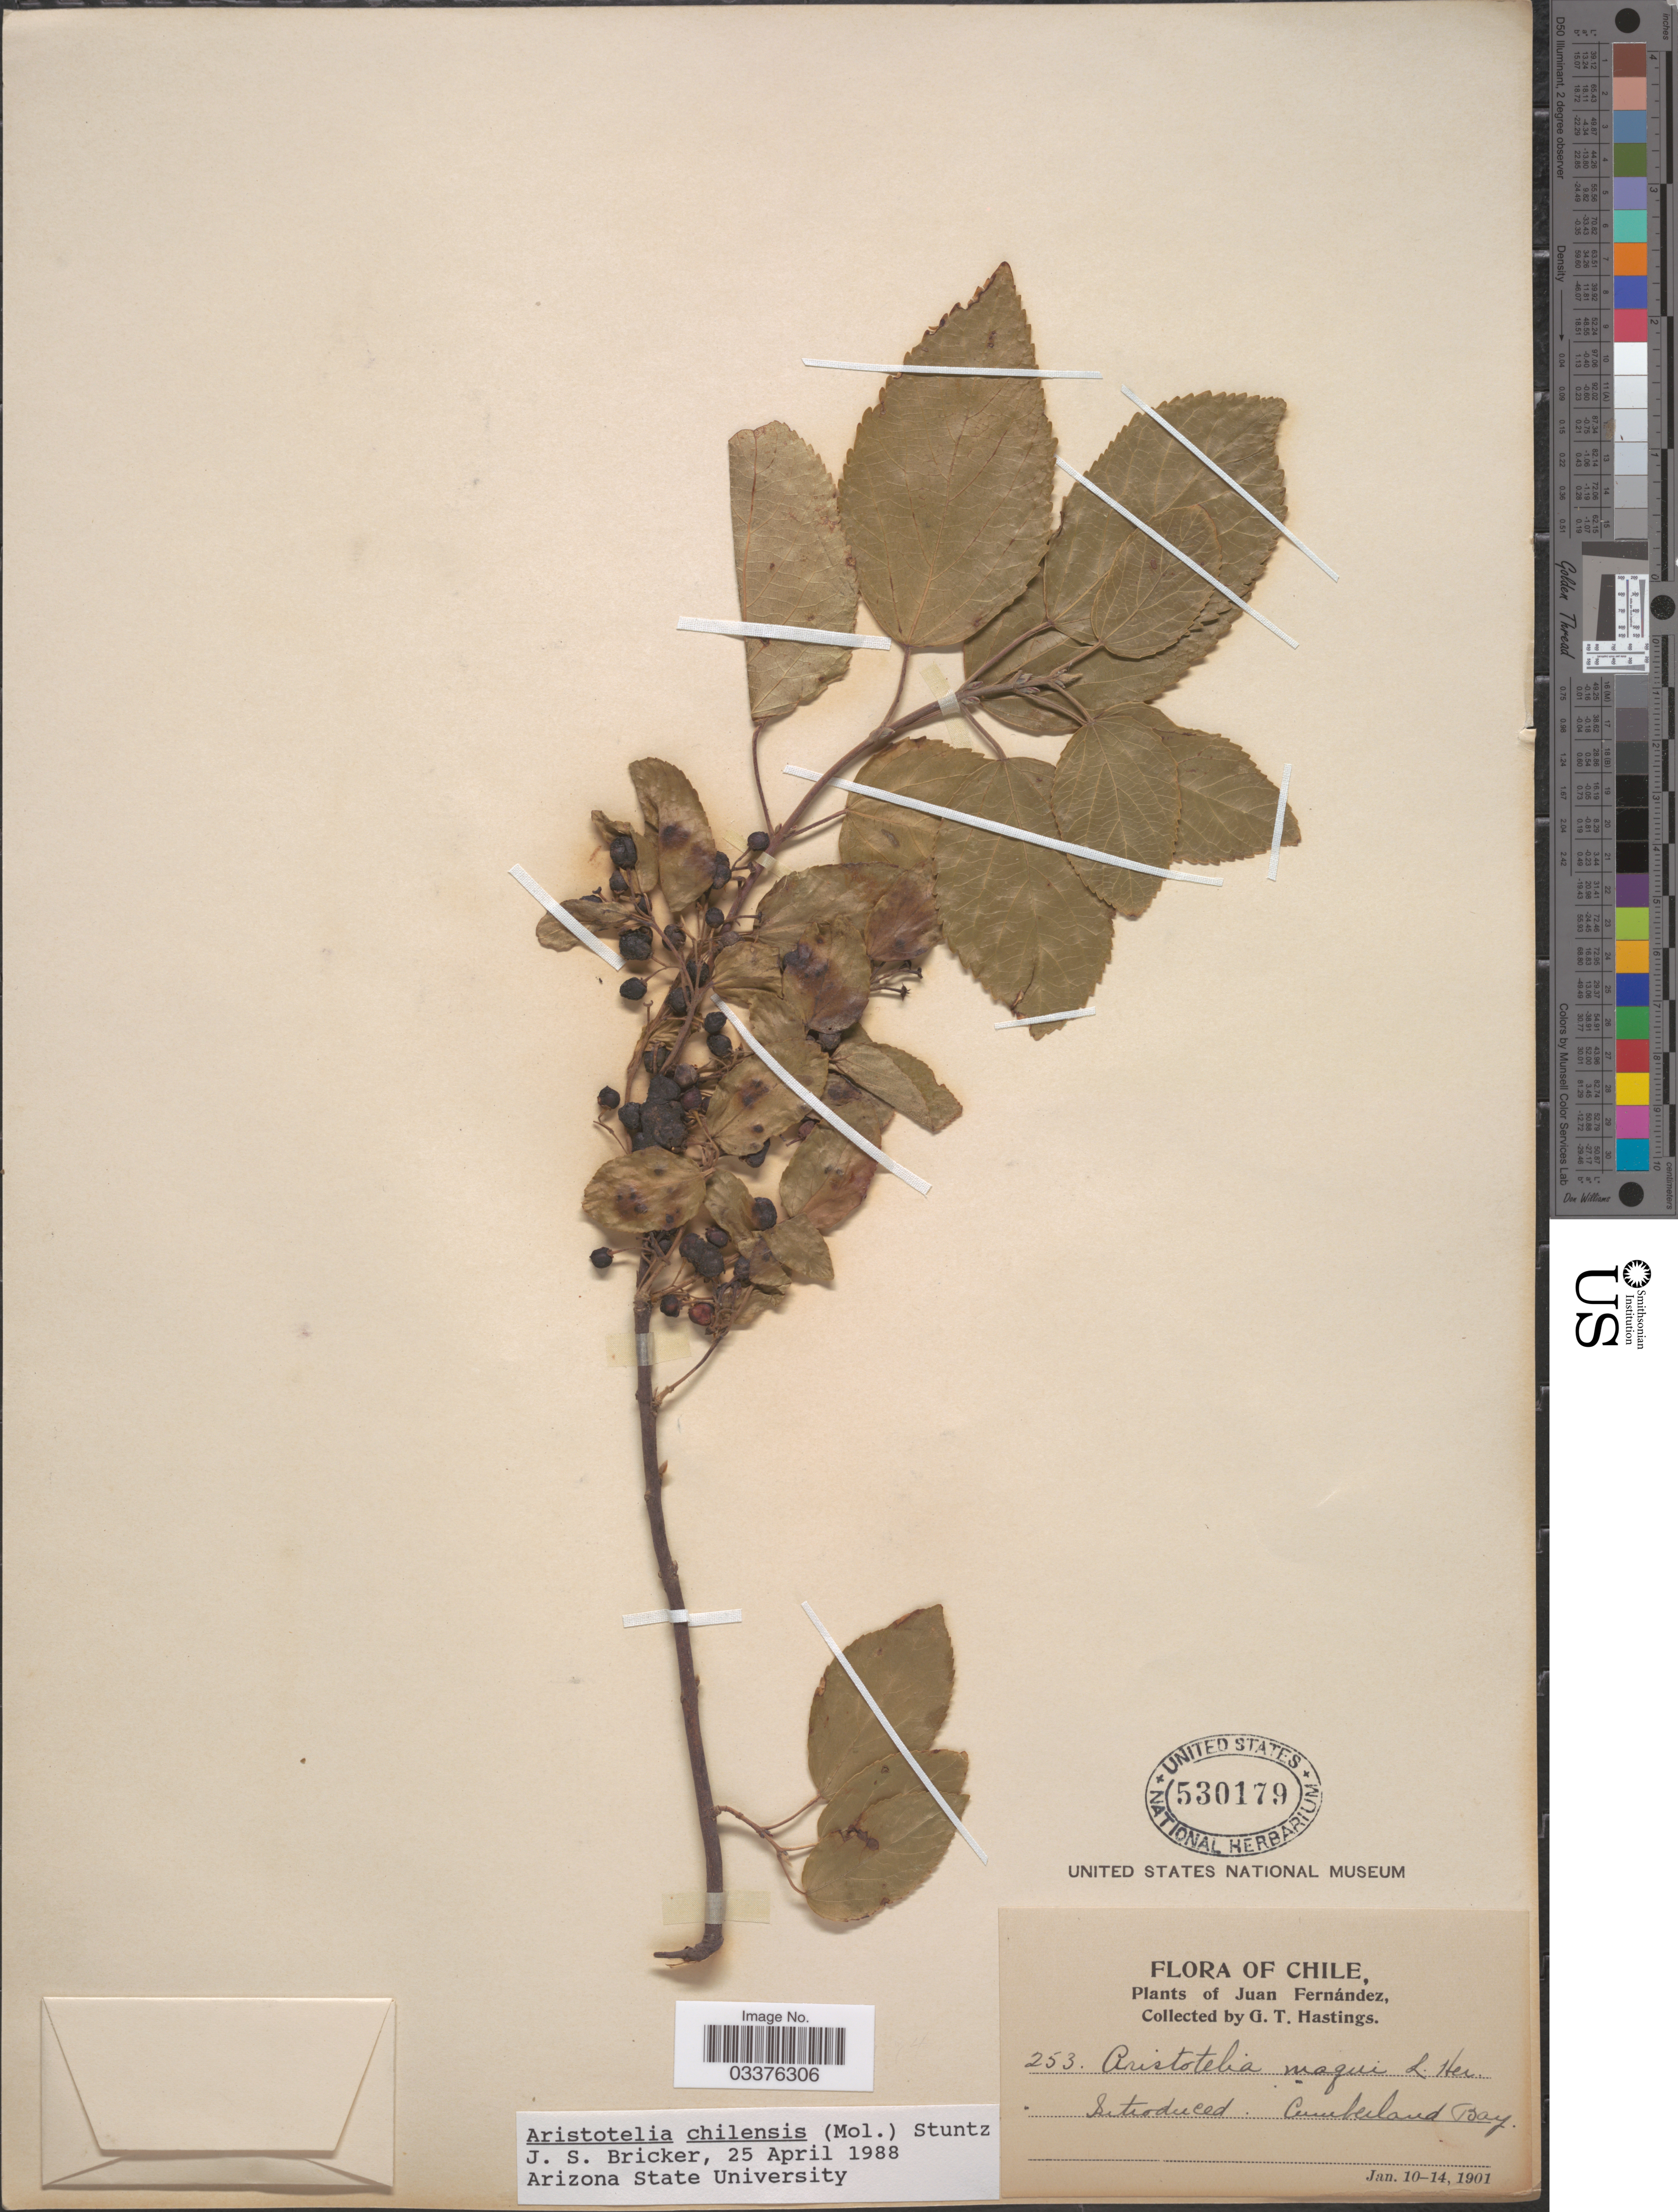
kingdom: Plantae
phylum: Tracheophyta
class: Magnoliopsida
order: Oxalidales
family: Elaeocarpaceae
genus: Aristotelia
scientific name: Aristotelia sp.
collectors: G. Hastings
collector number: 253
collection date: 1901-01-10/1901-01-14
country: Chile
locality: Cumberland Bay.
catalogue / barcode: US 530179